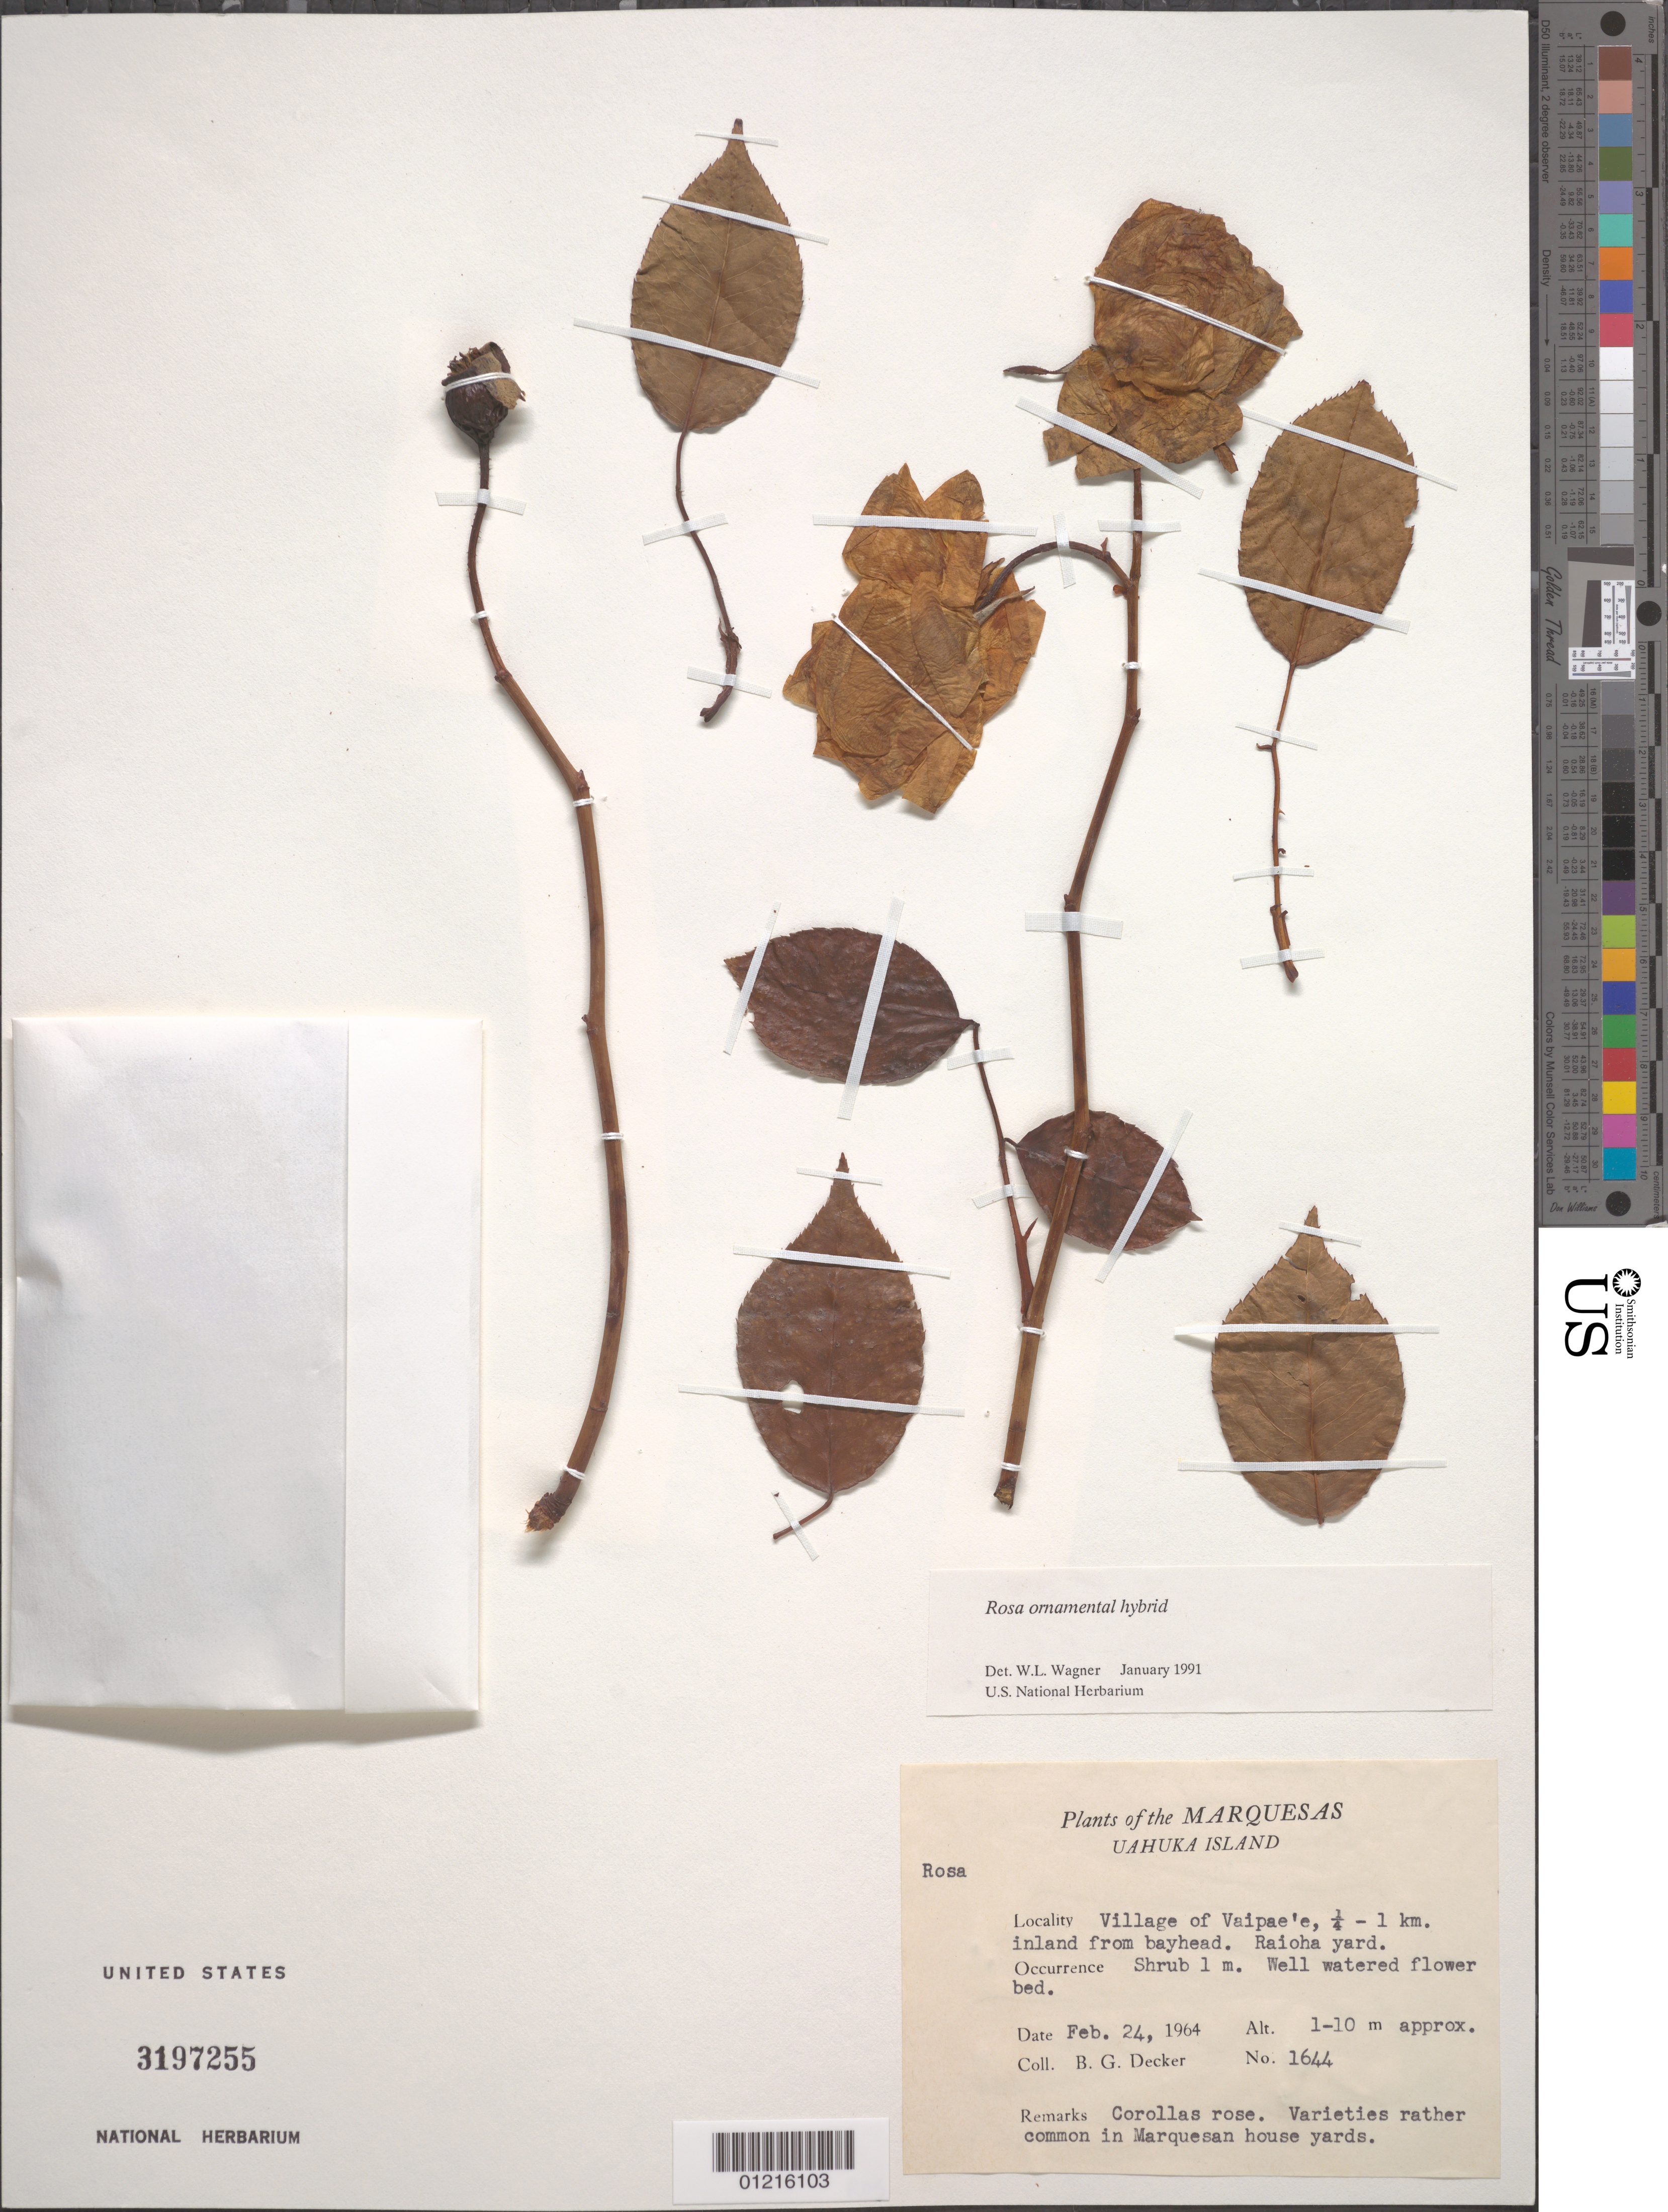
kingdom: Plantae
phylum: Tracheophyta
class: Magnoliopsida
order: Rosales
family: Rosaceae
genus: Rosa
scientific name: Rosa chinensis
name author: Jacq.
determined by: Lorence, David H., (PTBG), National Tropical Botanical Garden (UNITED STATES)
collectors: B. G. Decker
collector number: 1644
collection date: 1964-02-24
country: French Polynesia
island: Ua Huka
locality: Vaipae'e village, 0.25-1 km inland from bayhead, Raioha yard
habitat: Well watered flower bed. Varieties rather common in Marquesan house yards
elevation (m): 1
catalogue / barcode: US 3197255